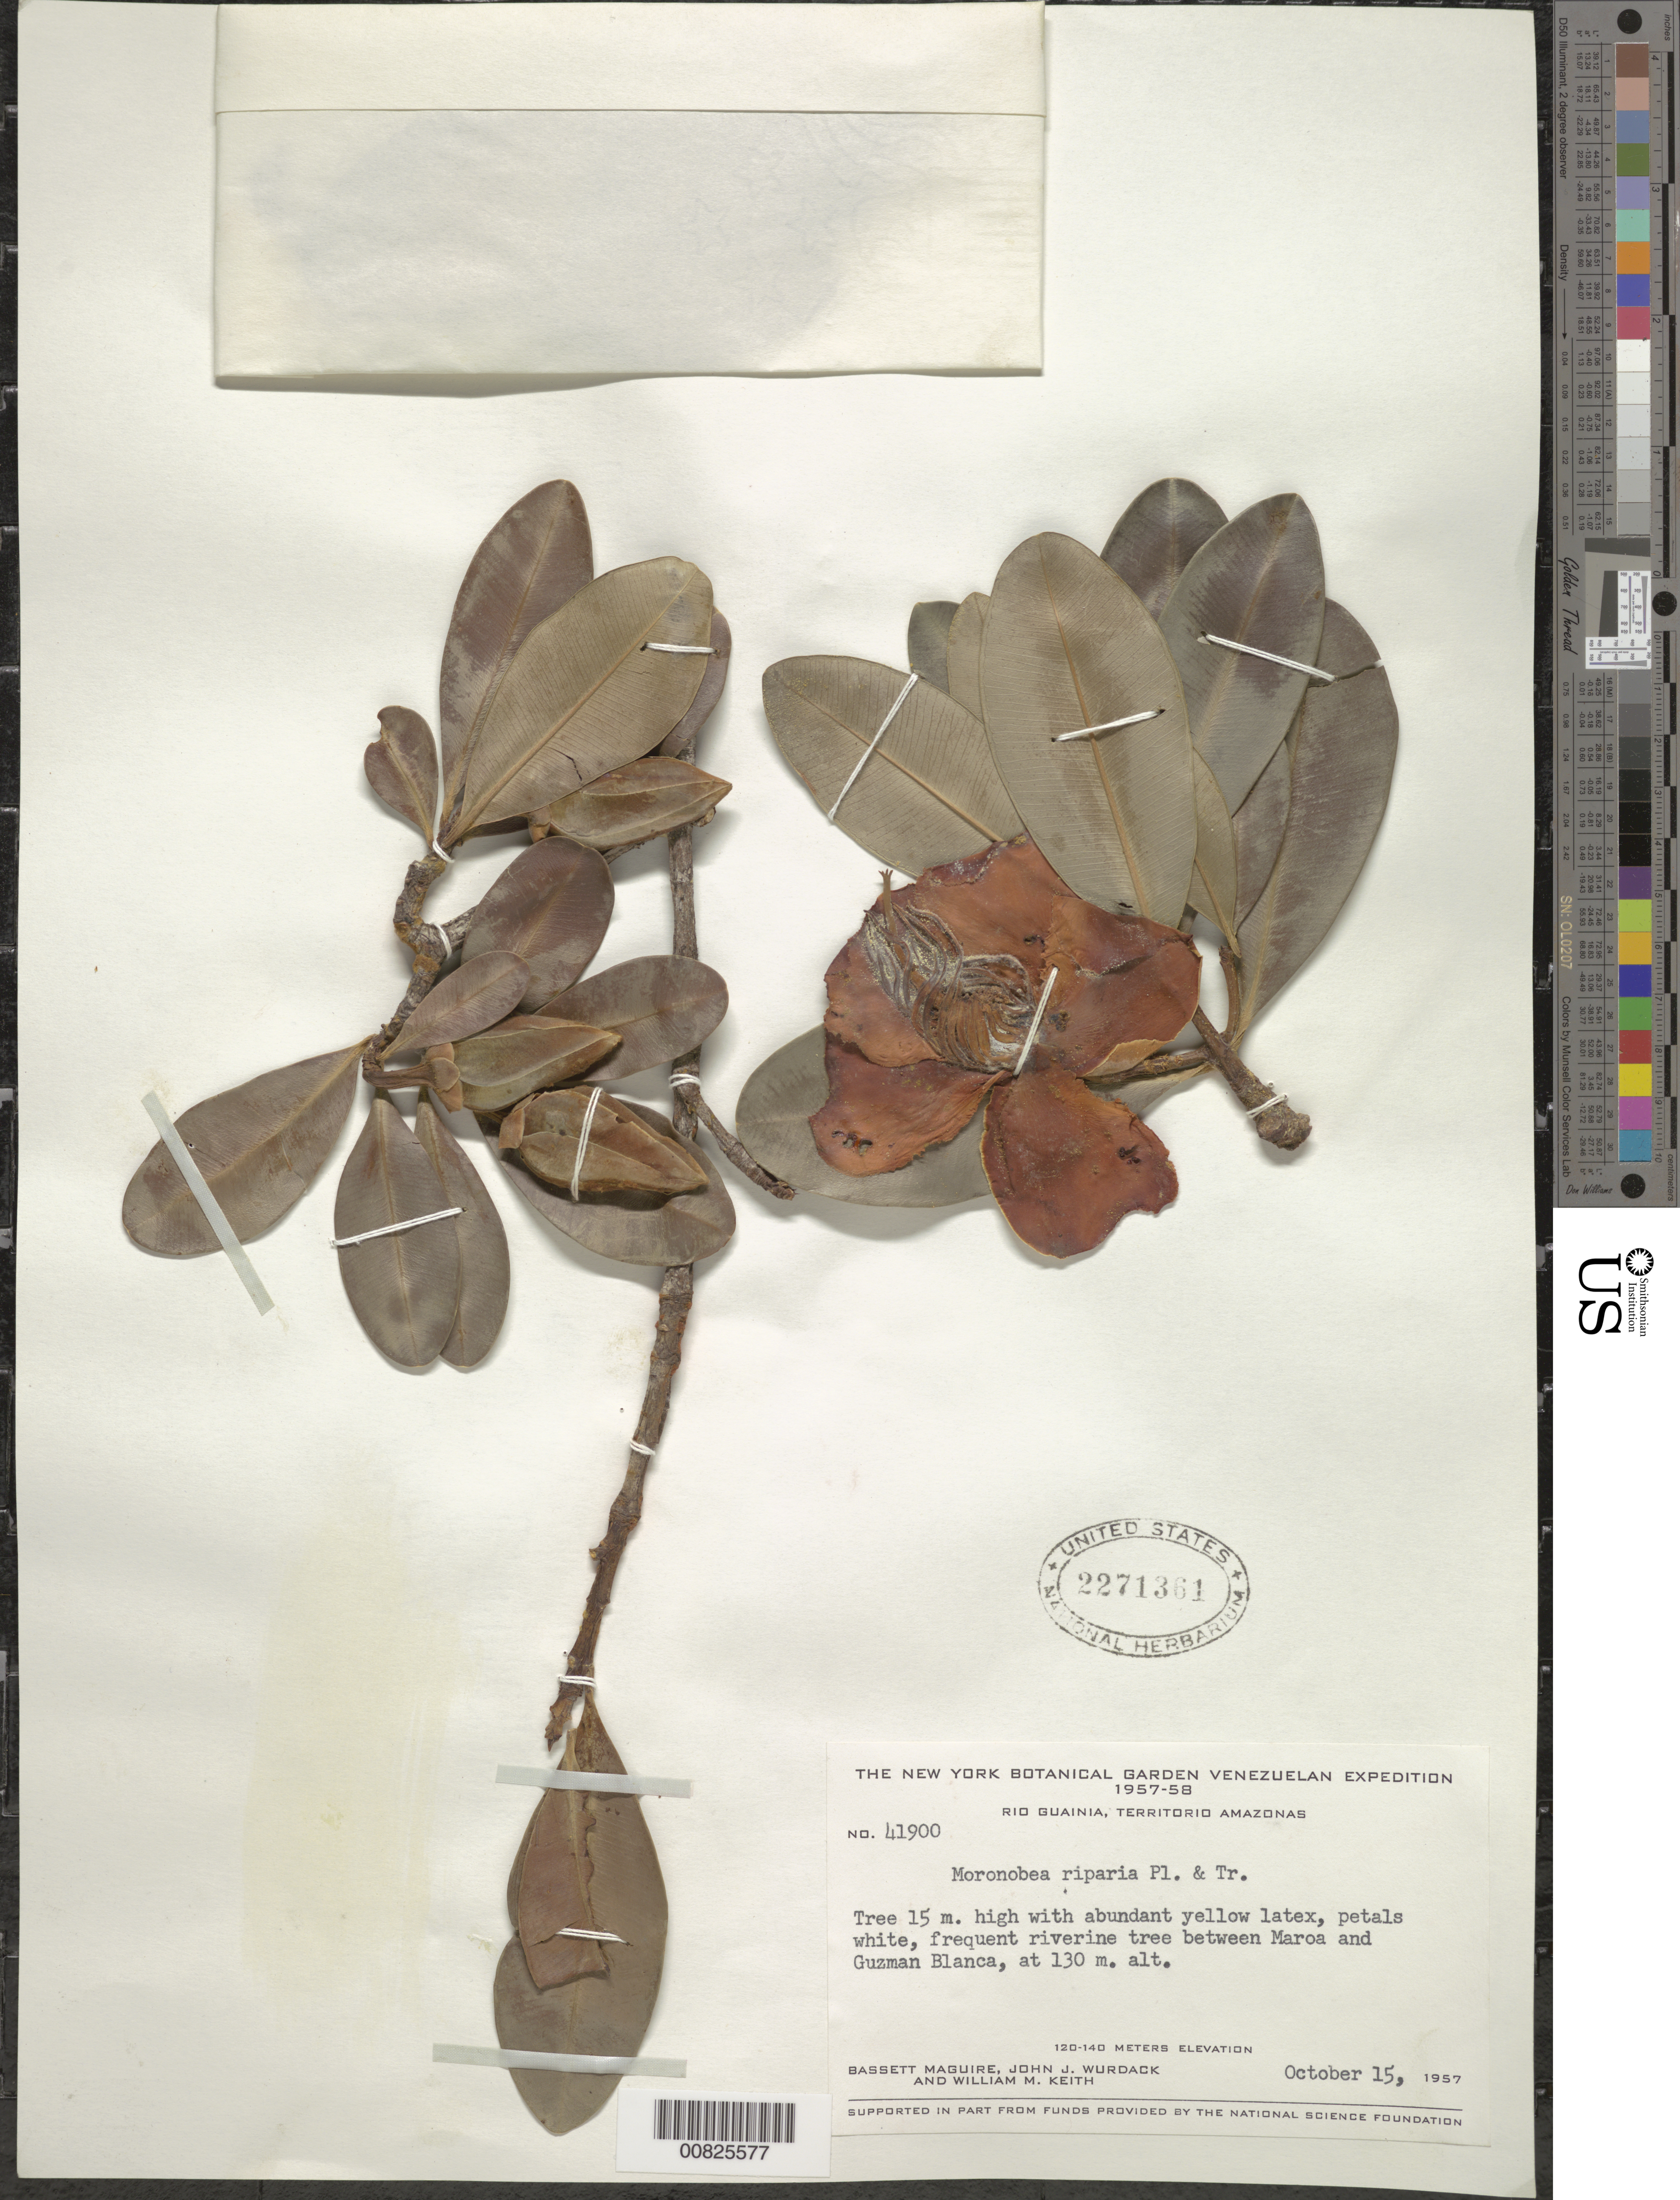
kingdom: Plantae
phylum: Tracheophyta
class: Magnoliopsida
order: Malpighiales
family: Clusiaceae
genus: Moronobea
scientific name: Moronobea riparia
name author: Planch. & Triana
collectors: B. Maguire, J. J. Wurdack & W. Keith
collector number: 41900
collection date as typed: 15-Oct-57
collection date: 1957-10-15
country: Venezuela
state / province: Amazonas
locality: Río Guainía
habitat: Riverine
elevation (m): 130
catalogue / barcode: US 2271361